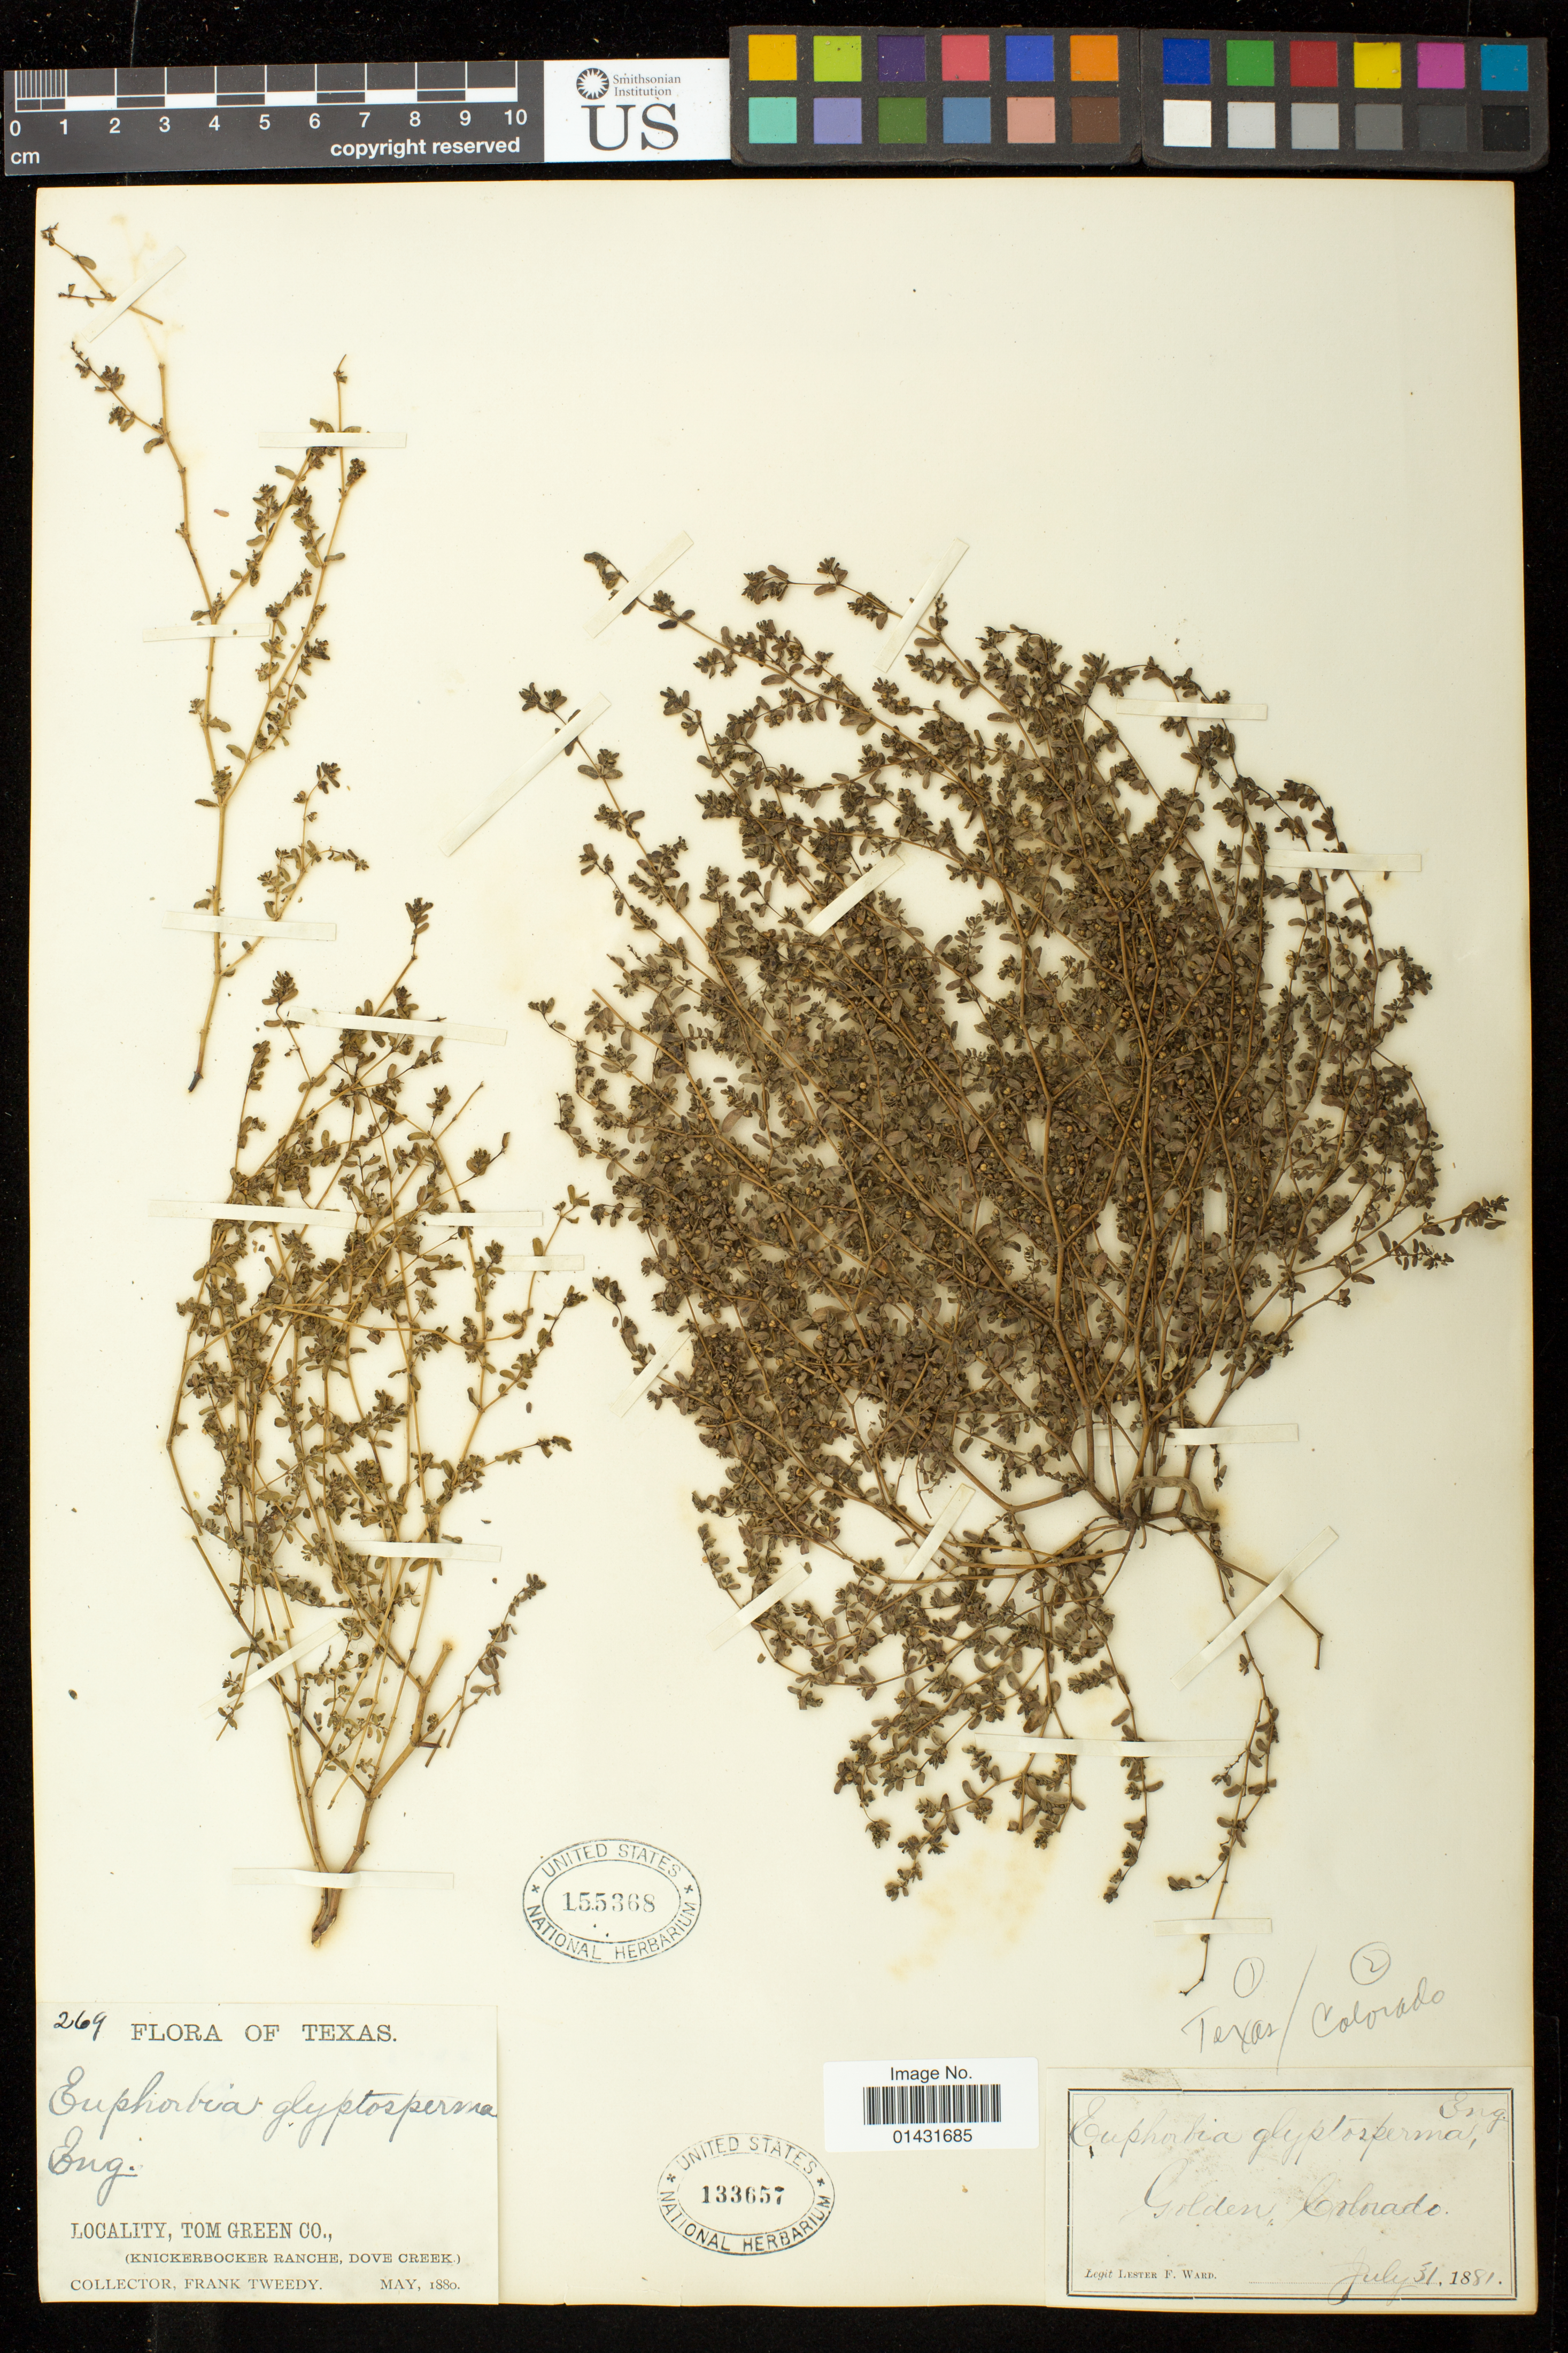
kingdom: Plantae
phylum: Tracheophyta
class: Magnoliopsida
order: Malpighiales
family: Euphorbiaceae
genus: Euphorbia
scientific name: Euphorbia glyptosperma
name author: Engelm.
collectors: F. Tweedy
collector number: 269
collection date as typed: May 1880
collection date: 1880-05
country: United States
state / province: Texas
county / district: Tom Green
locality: Tom Green Co., Knickerbocker Ranche, Dove Creek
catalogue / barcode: US 155368